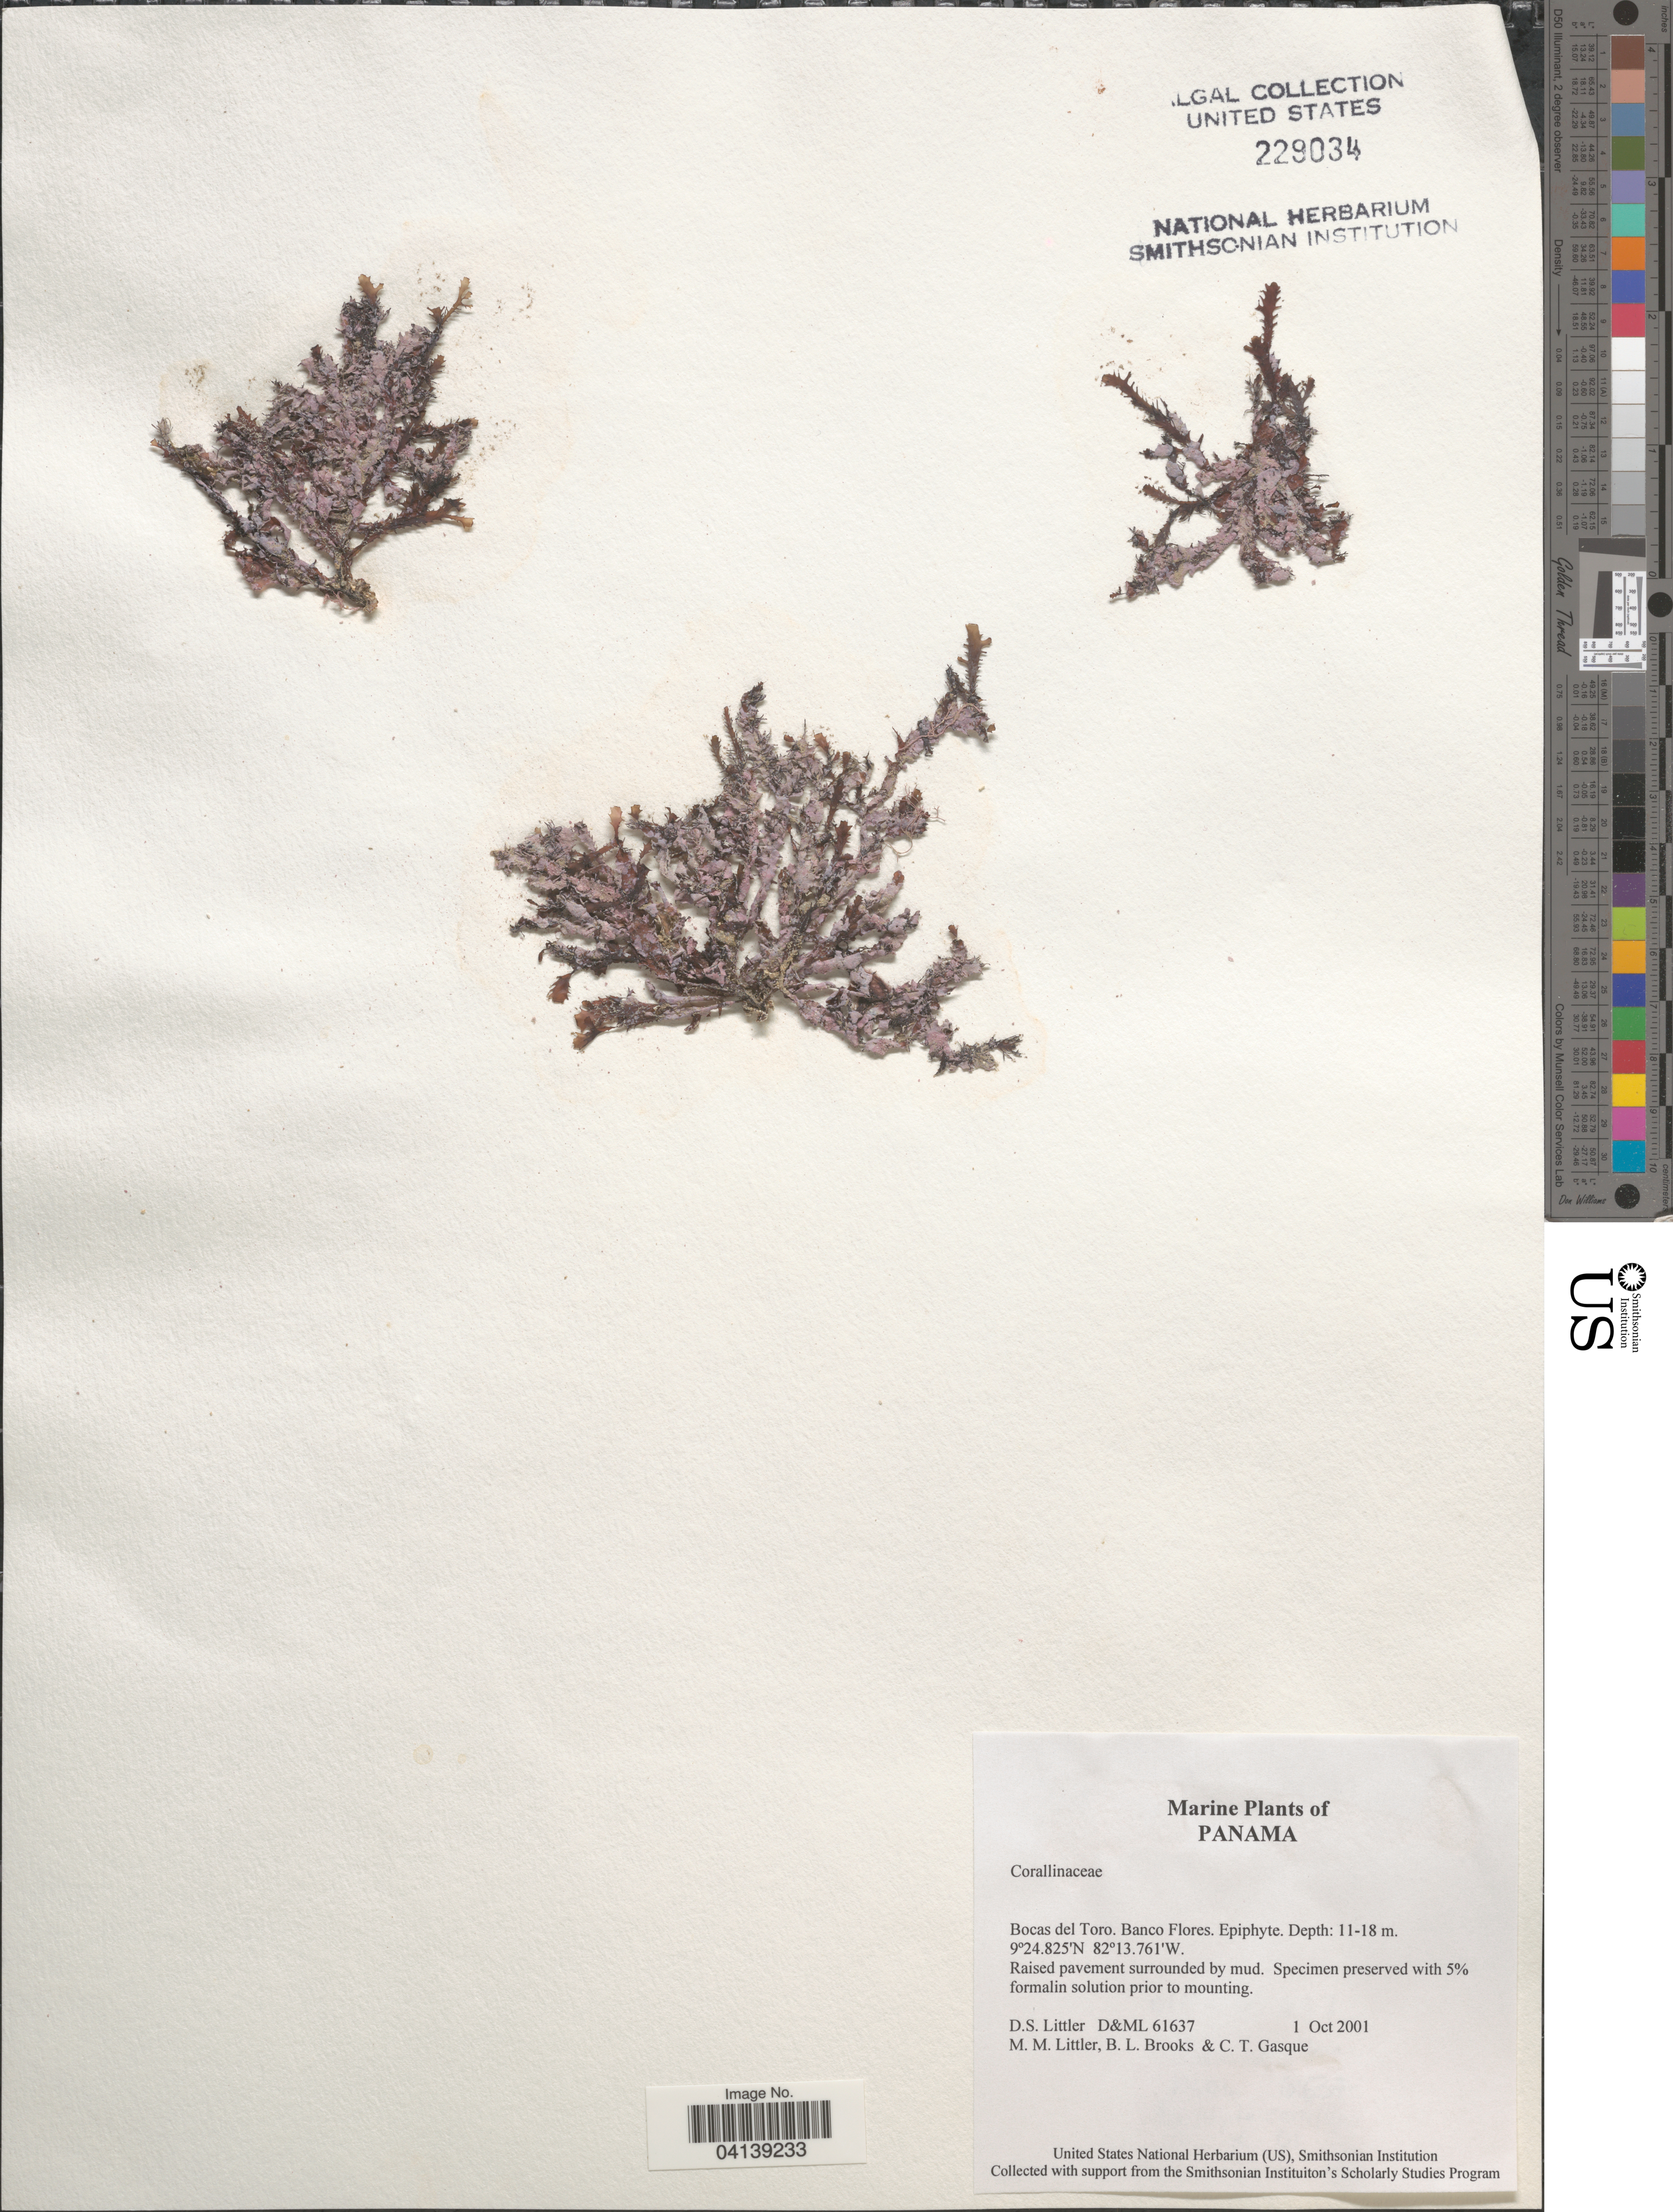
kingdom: Plantae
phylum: Rhodophyta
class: Florideophyceae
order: Corallinales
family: Corallinaceae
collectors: D. S. Littler, B. Brooks & C. Gasque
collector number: D&ML61637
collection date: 2001-10-01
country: Panama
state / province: Bocas del Toro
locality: Banco Flores.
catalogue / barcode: US 229034